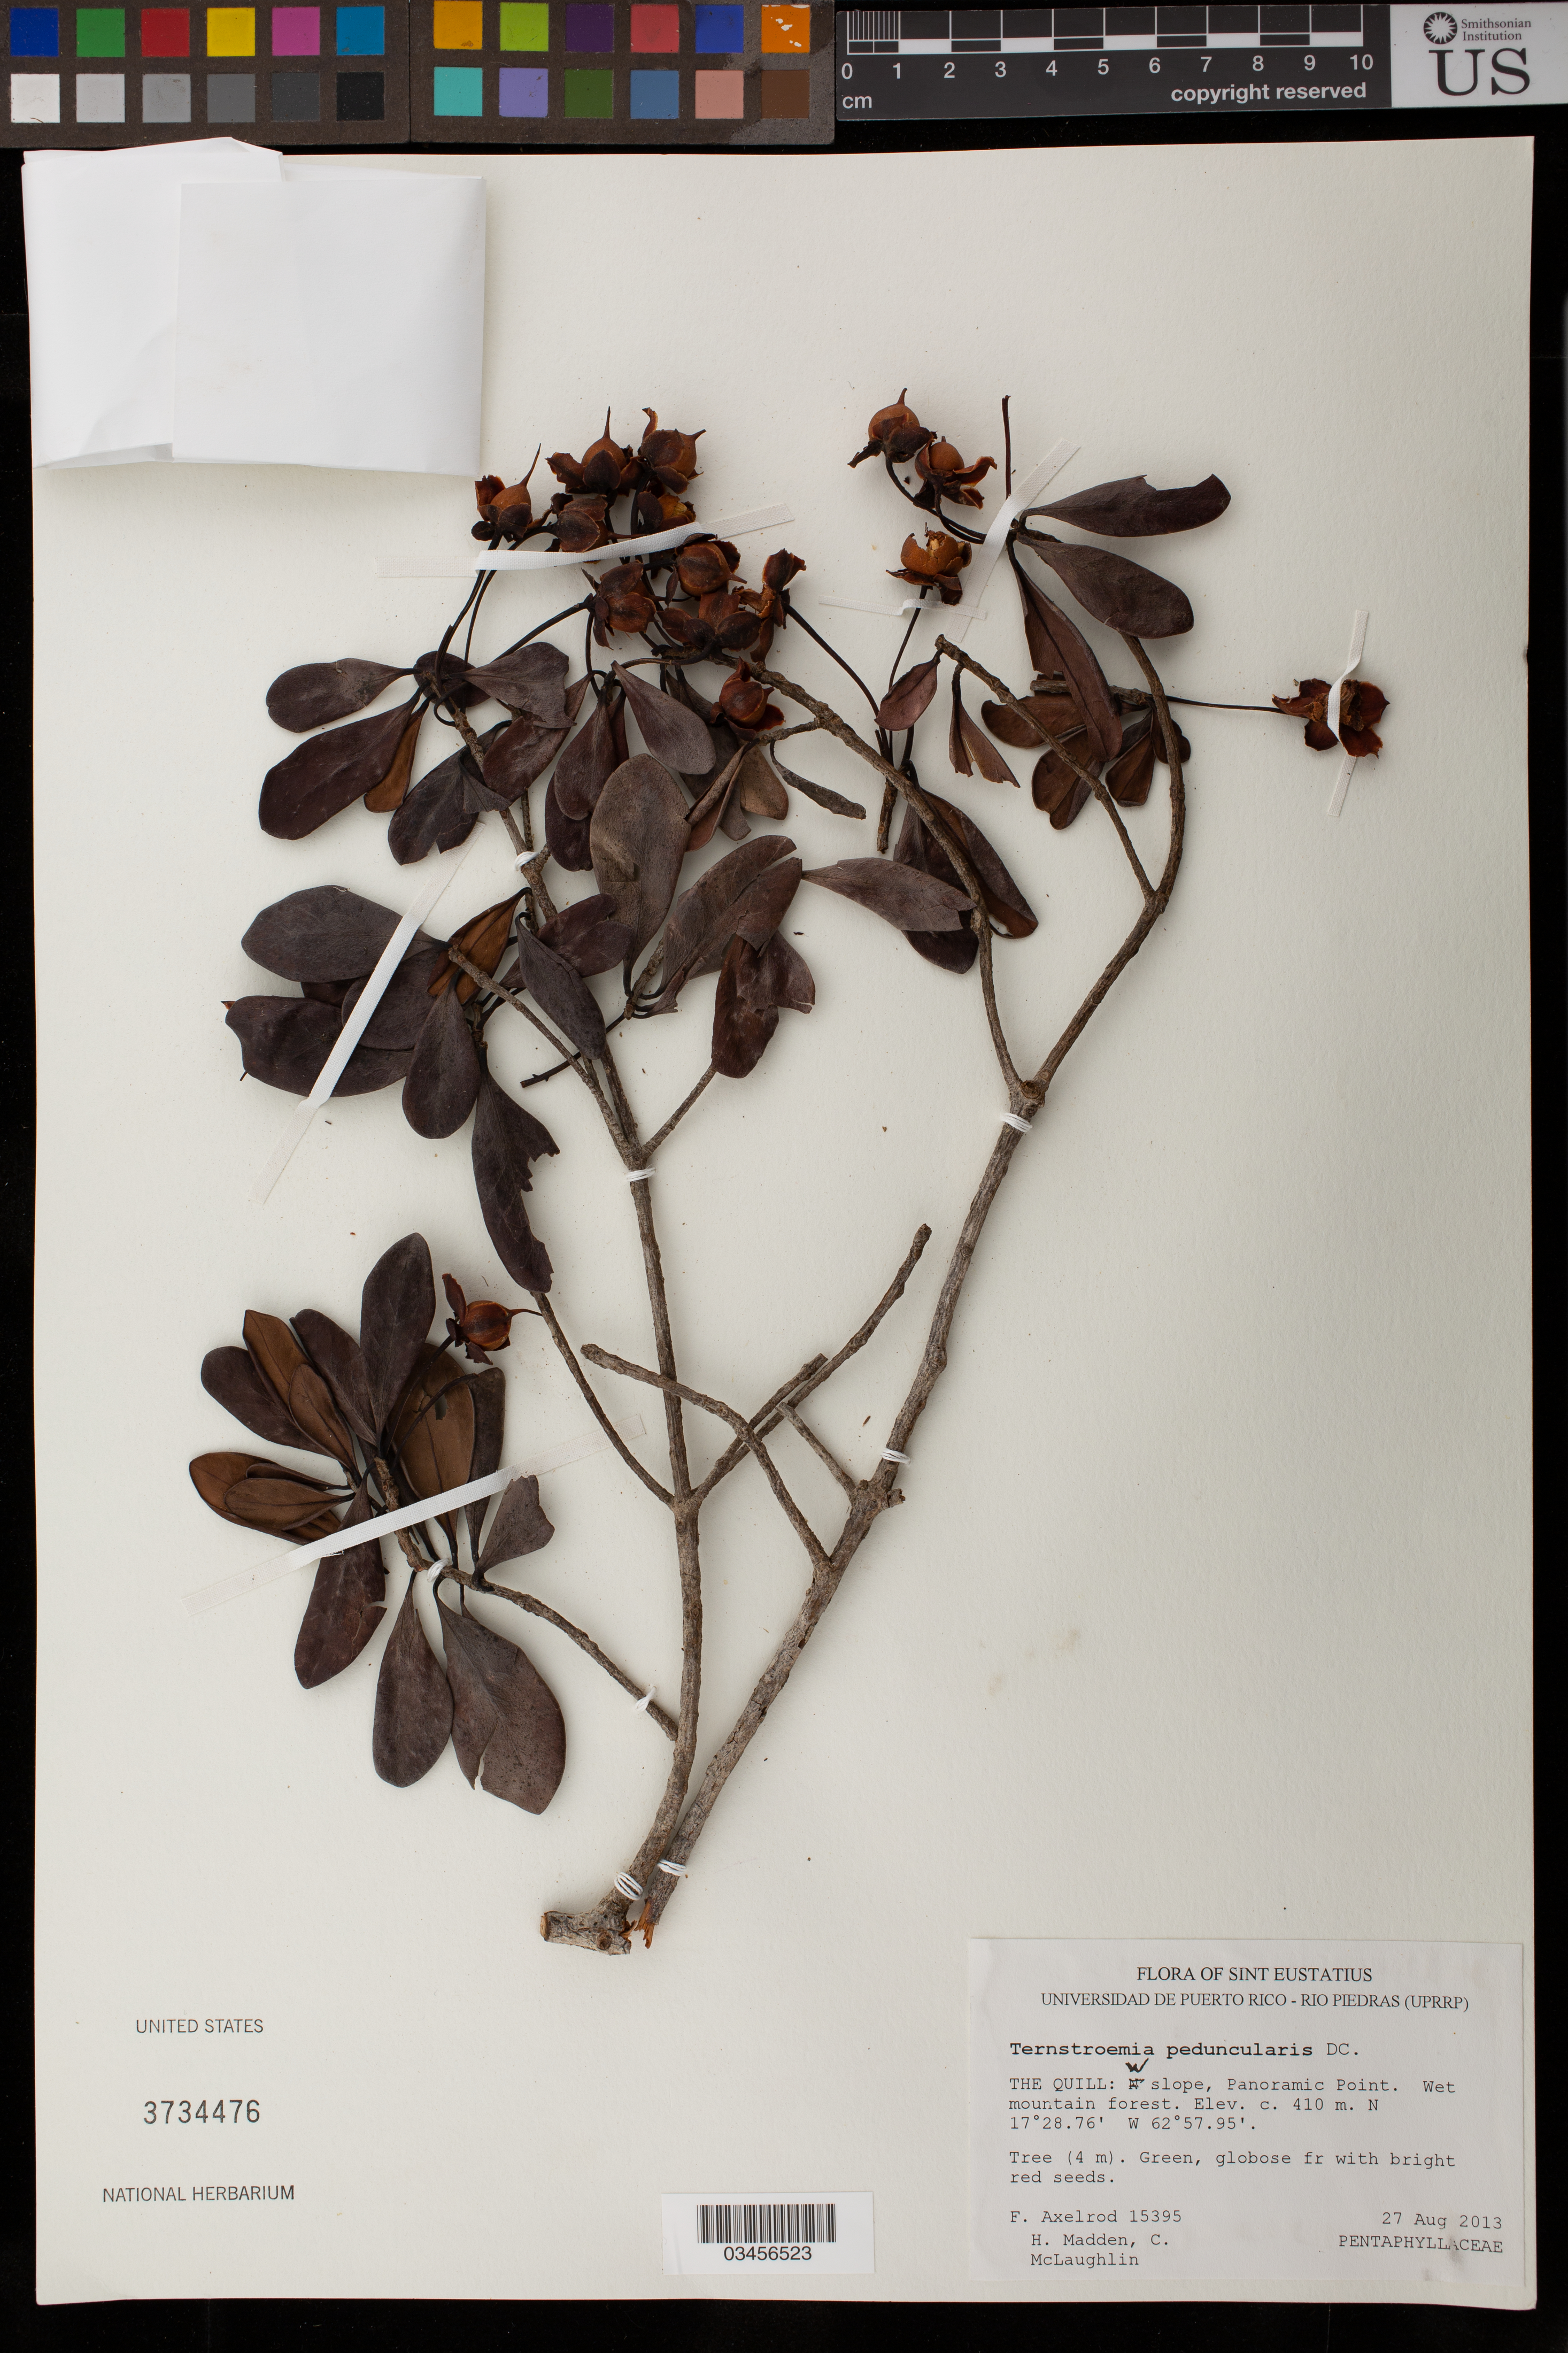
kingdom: Plantae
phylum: Tracheophyta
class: Magnoliopsida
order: Caryophyllales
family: Polygonaceae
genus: Fallopia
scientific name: Fallopia convolvulus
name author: (L.) Á. Löve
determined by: Kim, Sang-Tae; Park, Chong-wook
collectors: O. Degener & L. Peiler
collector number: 16225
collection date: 1942-07-19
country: United States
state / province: Wyoming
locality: America. Newcastle, along road in dryish open forest.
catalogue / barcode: US 1924686